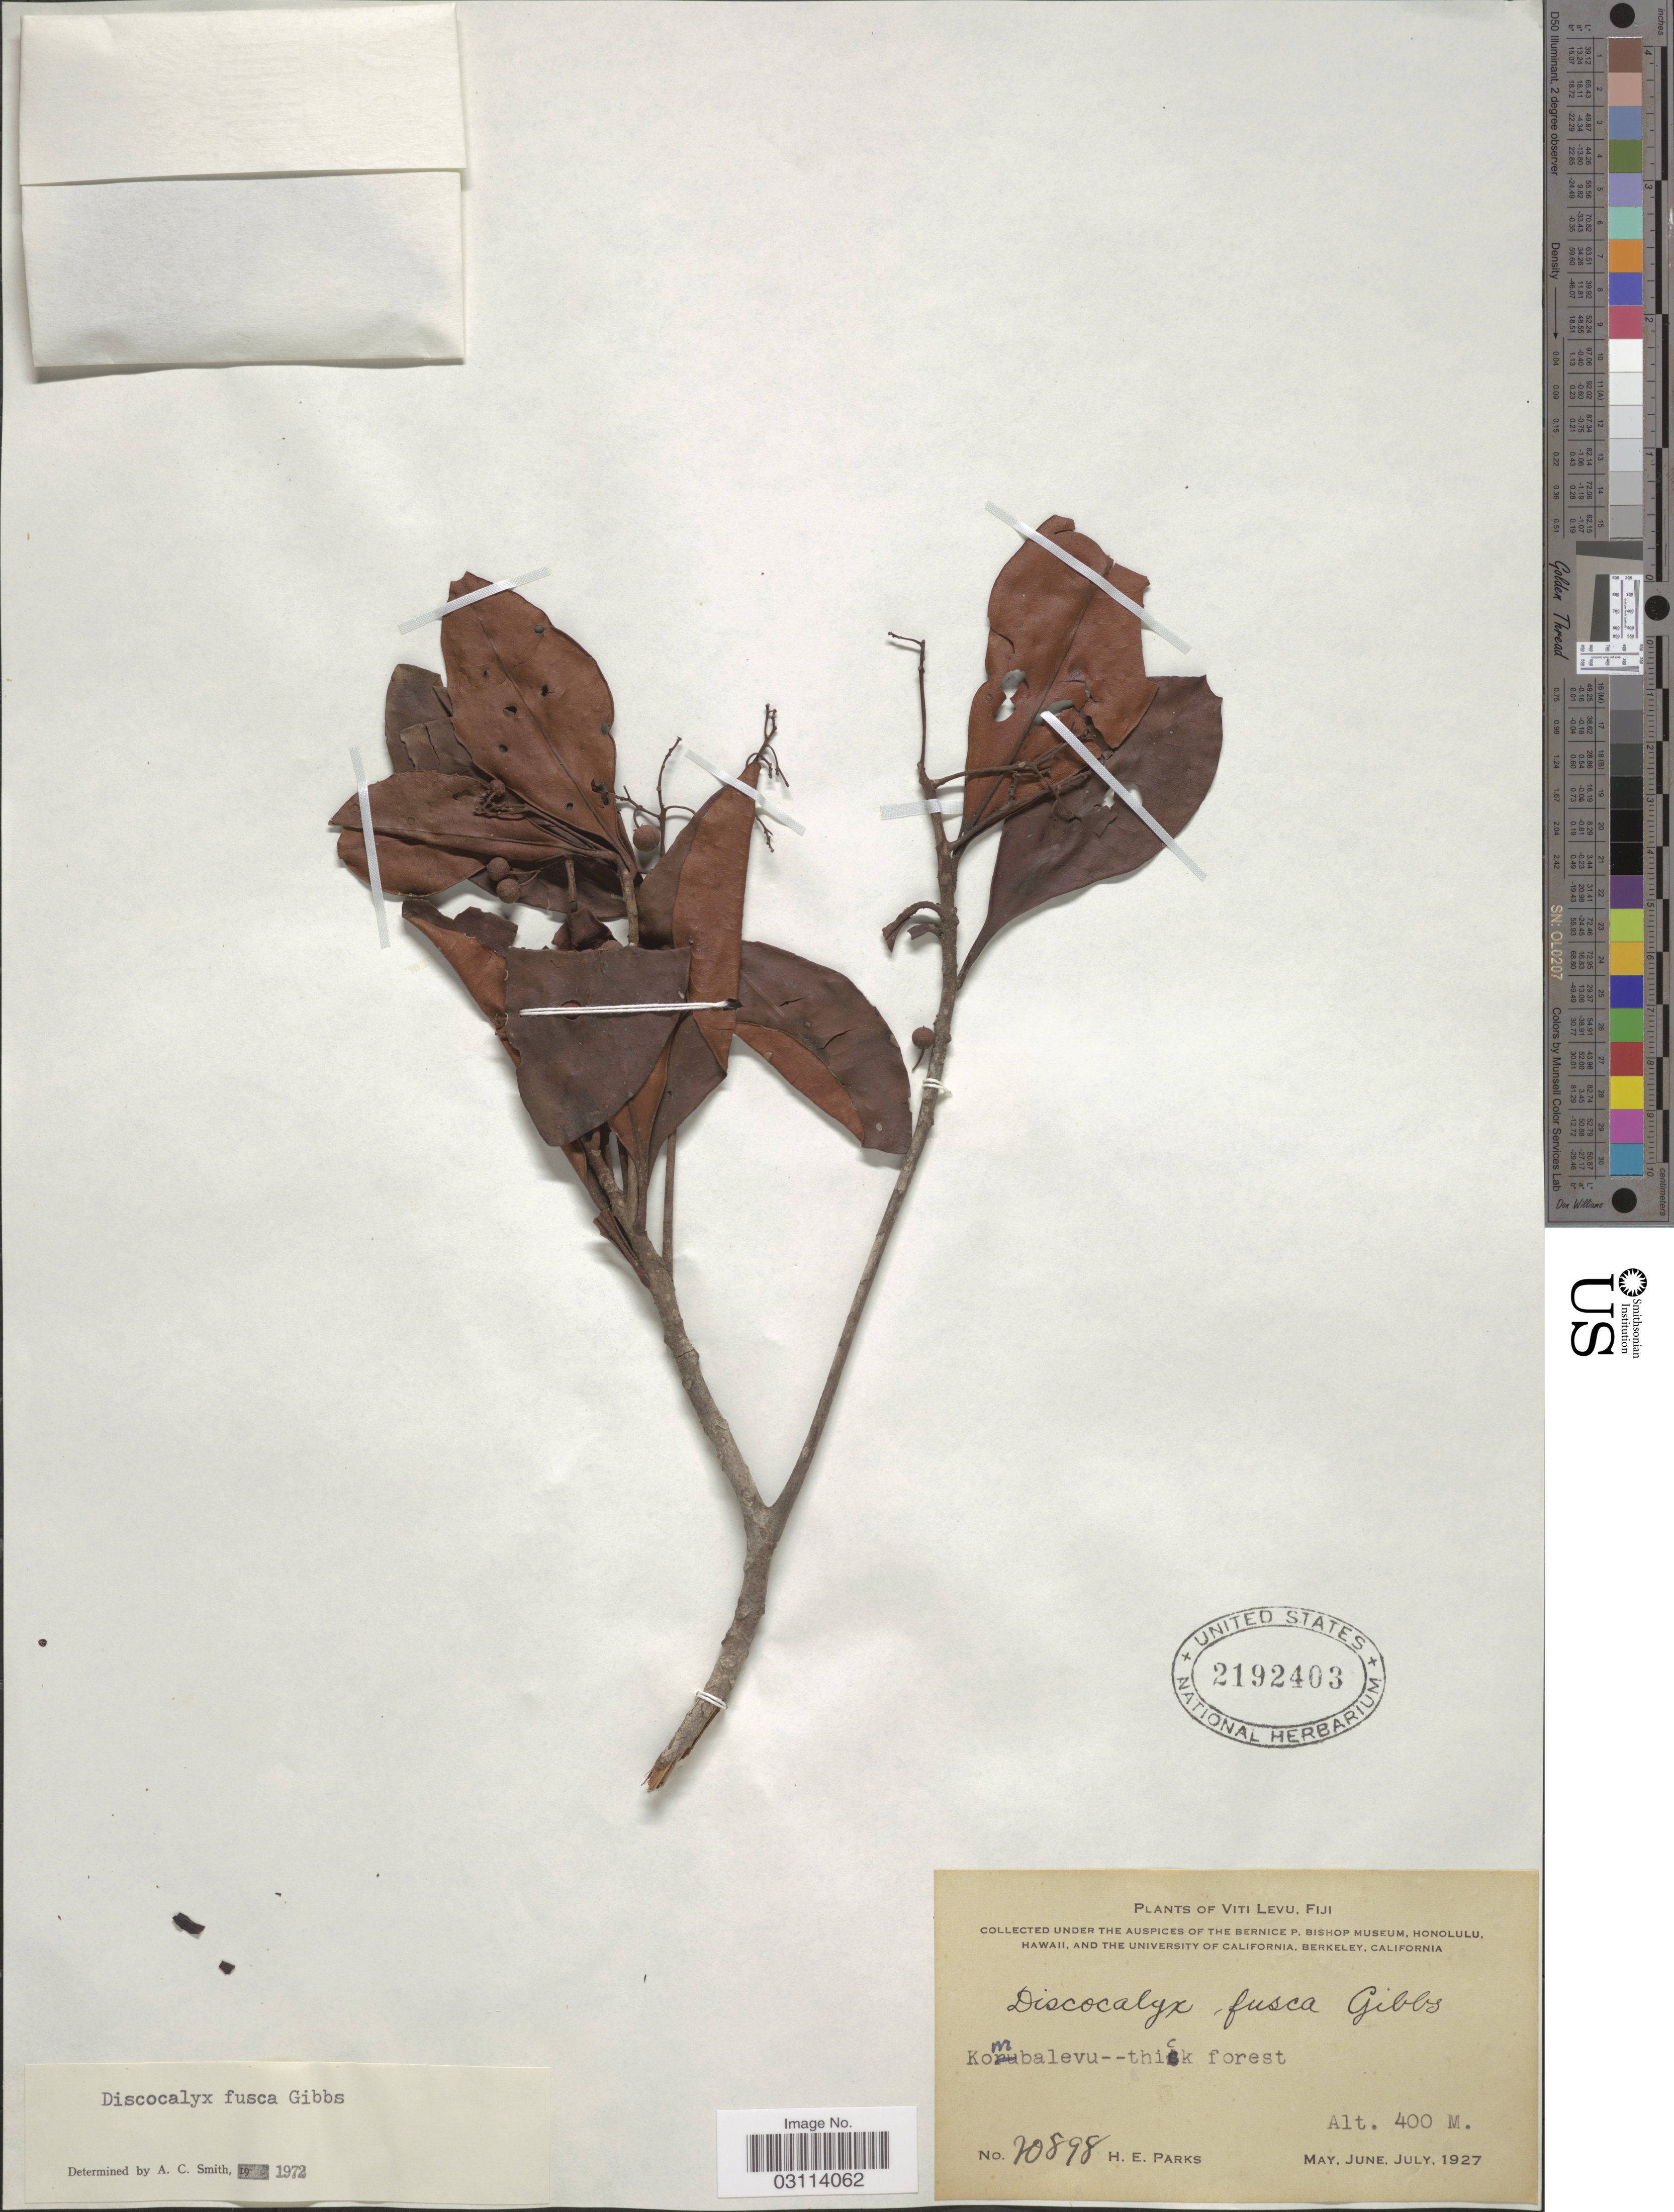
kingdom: Plantae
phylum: Tracheophyta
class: Magnoliopsida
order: Ericales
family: Primulaceae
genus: Discocalyx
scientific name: Discocalyx fusca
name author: Gibbs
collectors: H. E. Parks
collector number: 70898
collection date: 1927-05/1927-07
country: Fiji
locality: Viti Levu. Kombalevu -- thick forest.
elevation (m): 400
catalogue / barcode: US 2192403